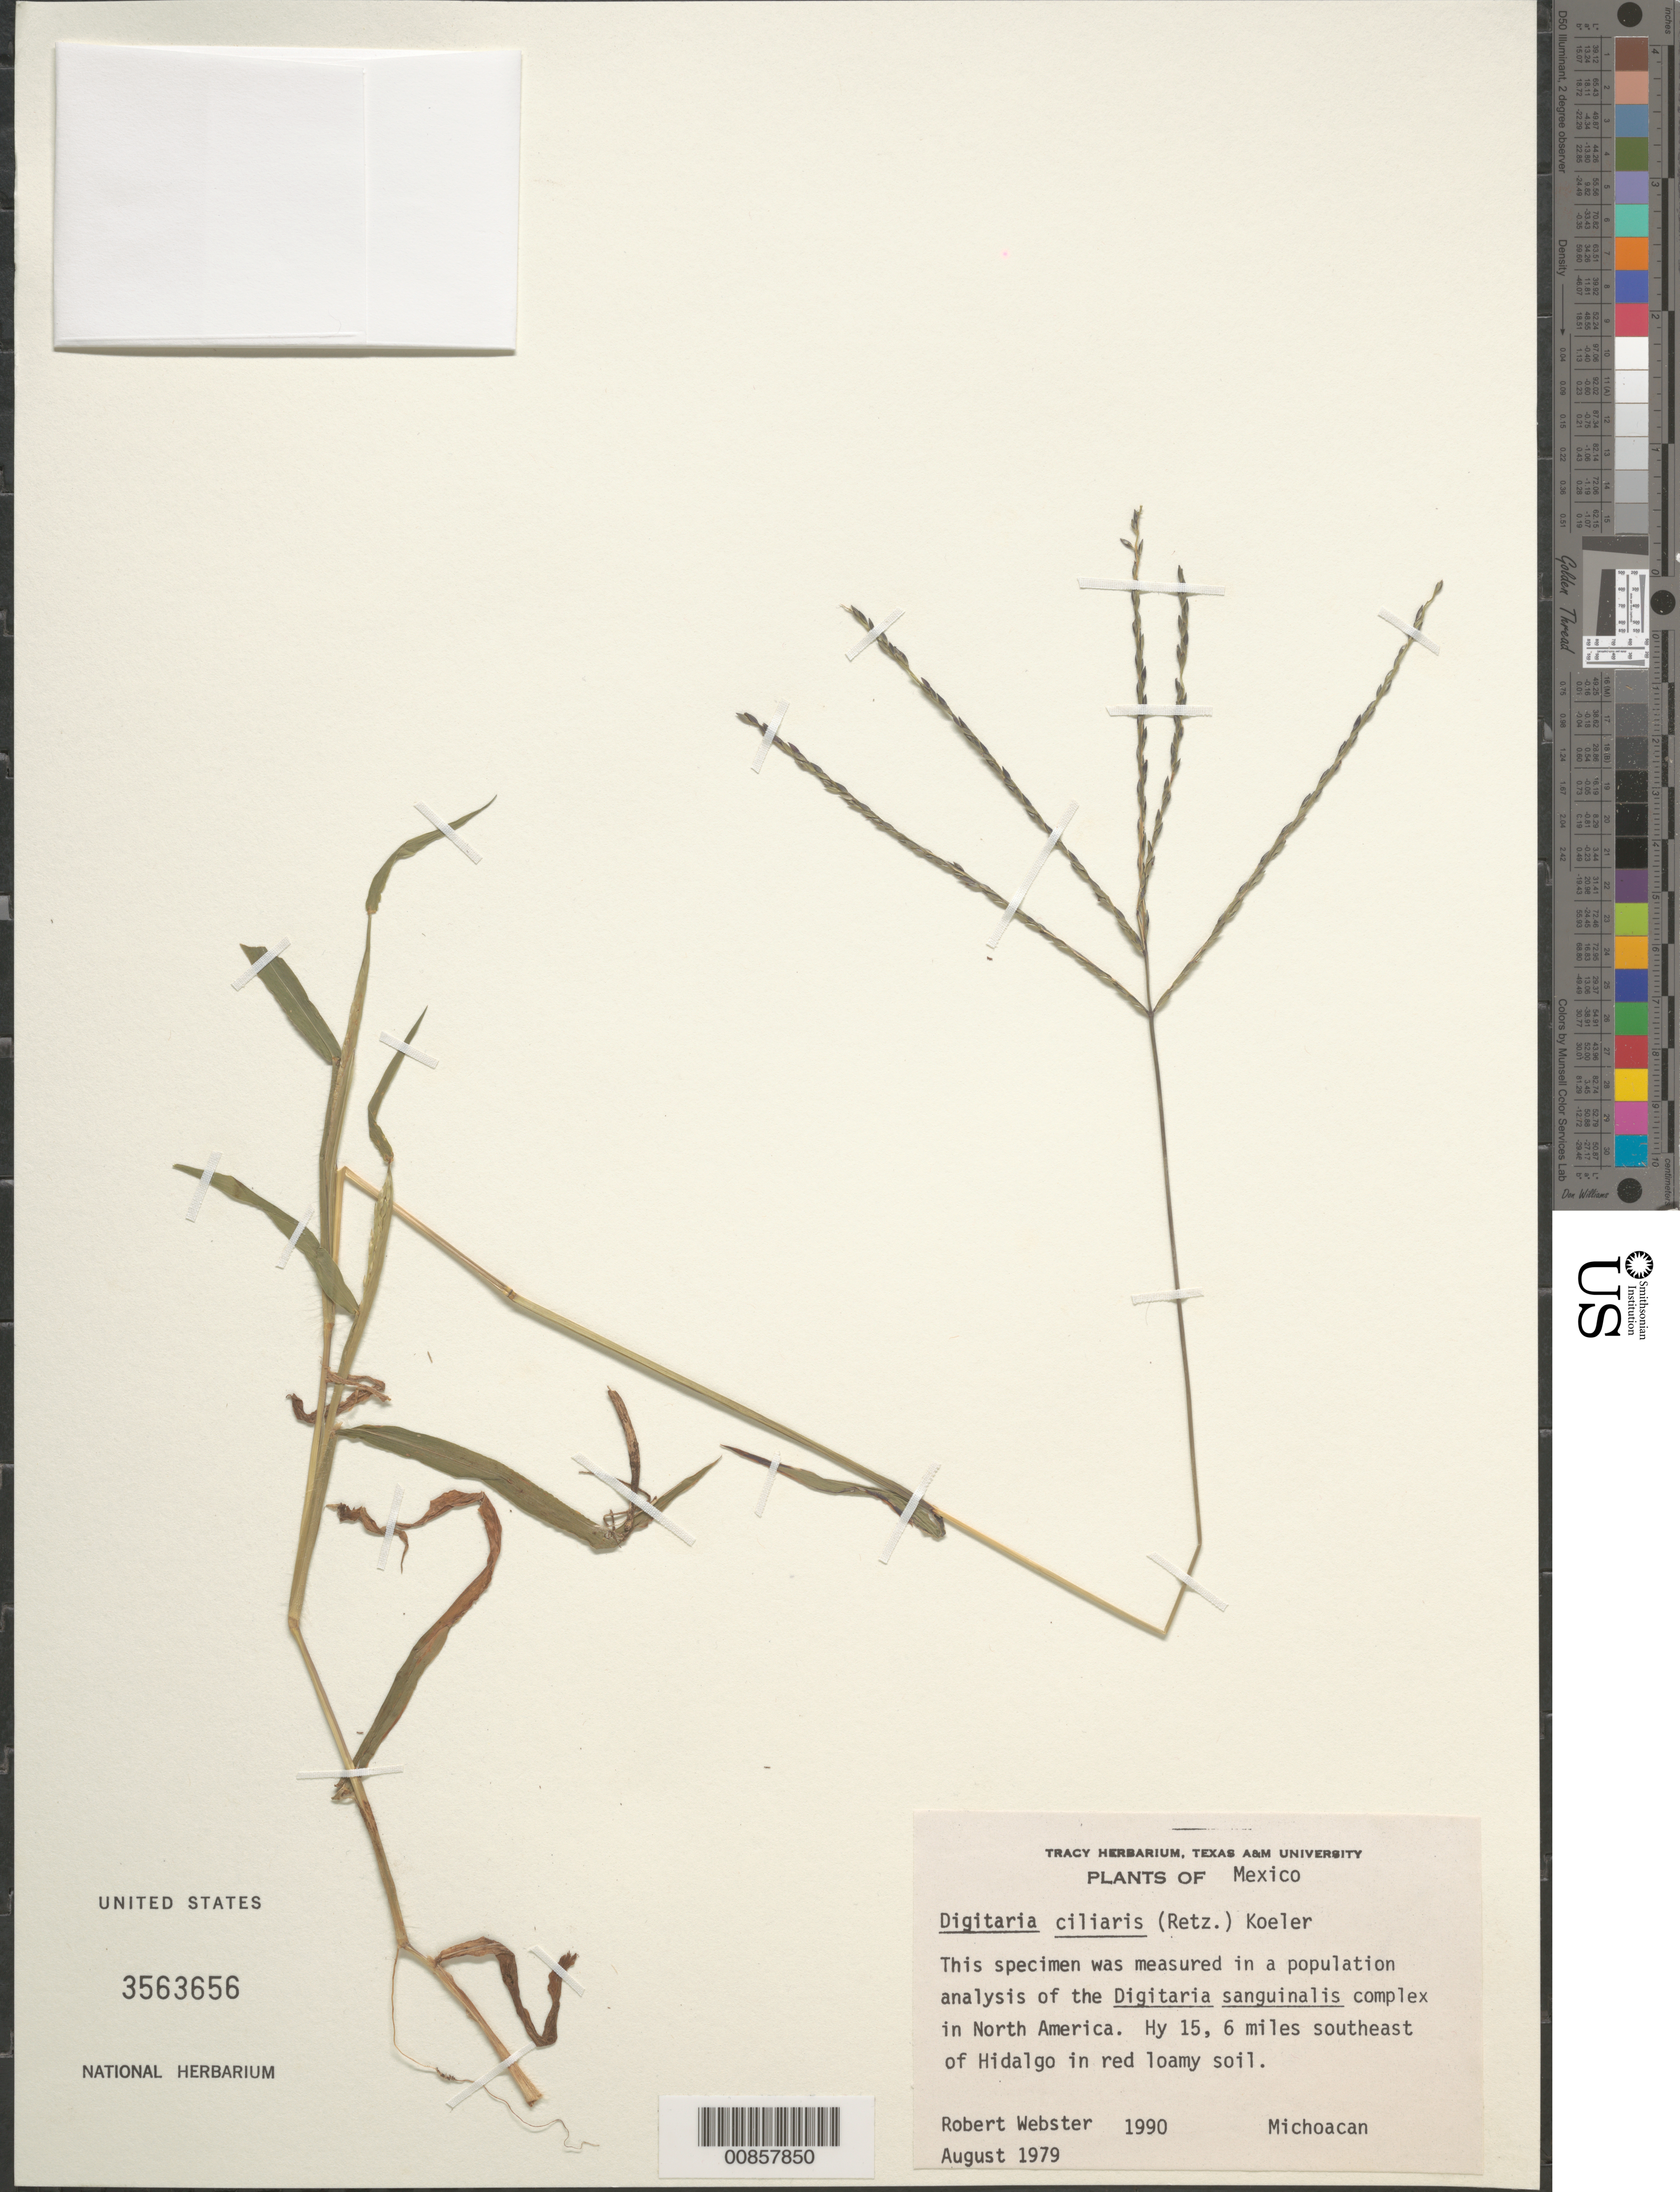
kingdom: Plantae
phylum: Tracheophyta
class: Liliopsida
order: Poales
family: Poaceae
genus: Digitaria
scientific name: Digitaria ciliaris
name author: (Retz.) Koeler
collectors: R. Webster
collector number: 1990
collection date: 1979-08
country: Mexico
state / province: Michoacán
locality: Hwy 15, 6 mi. SE of Hidalgo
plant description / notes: This specmien was measured in a population analysis of the Digitaria sanguinalis complex in North America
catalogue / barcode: US 3563656